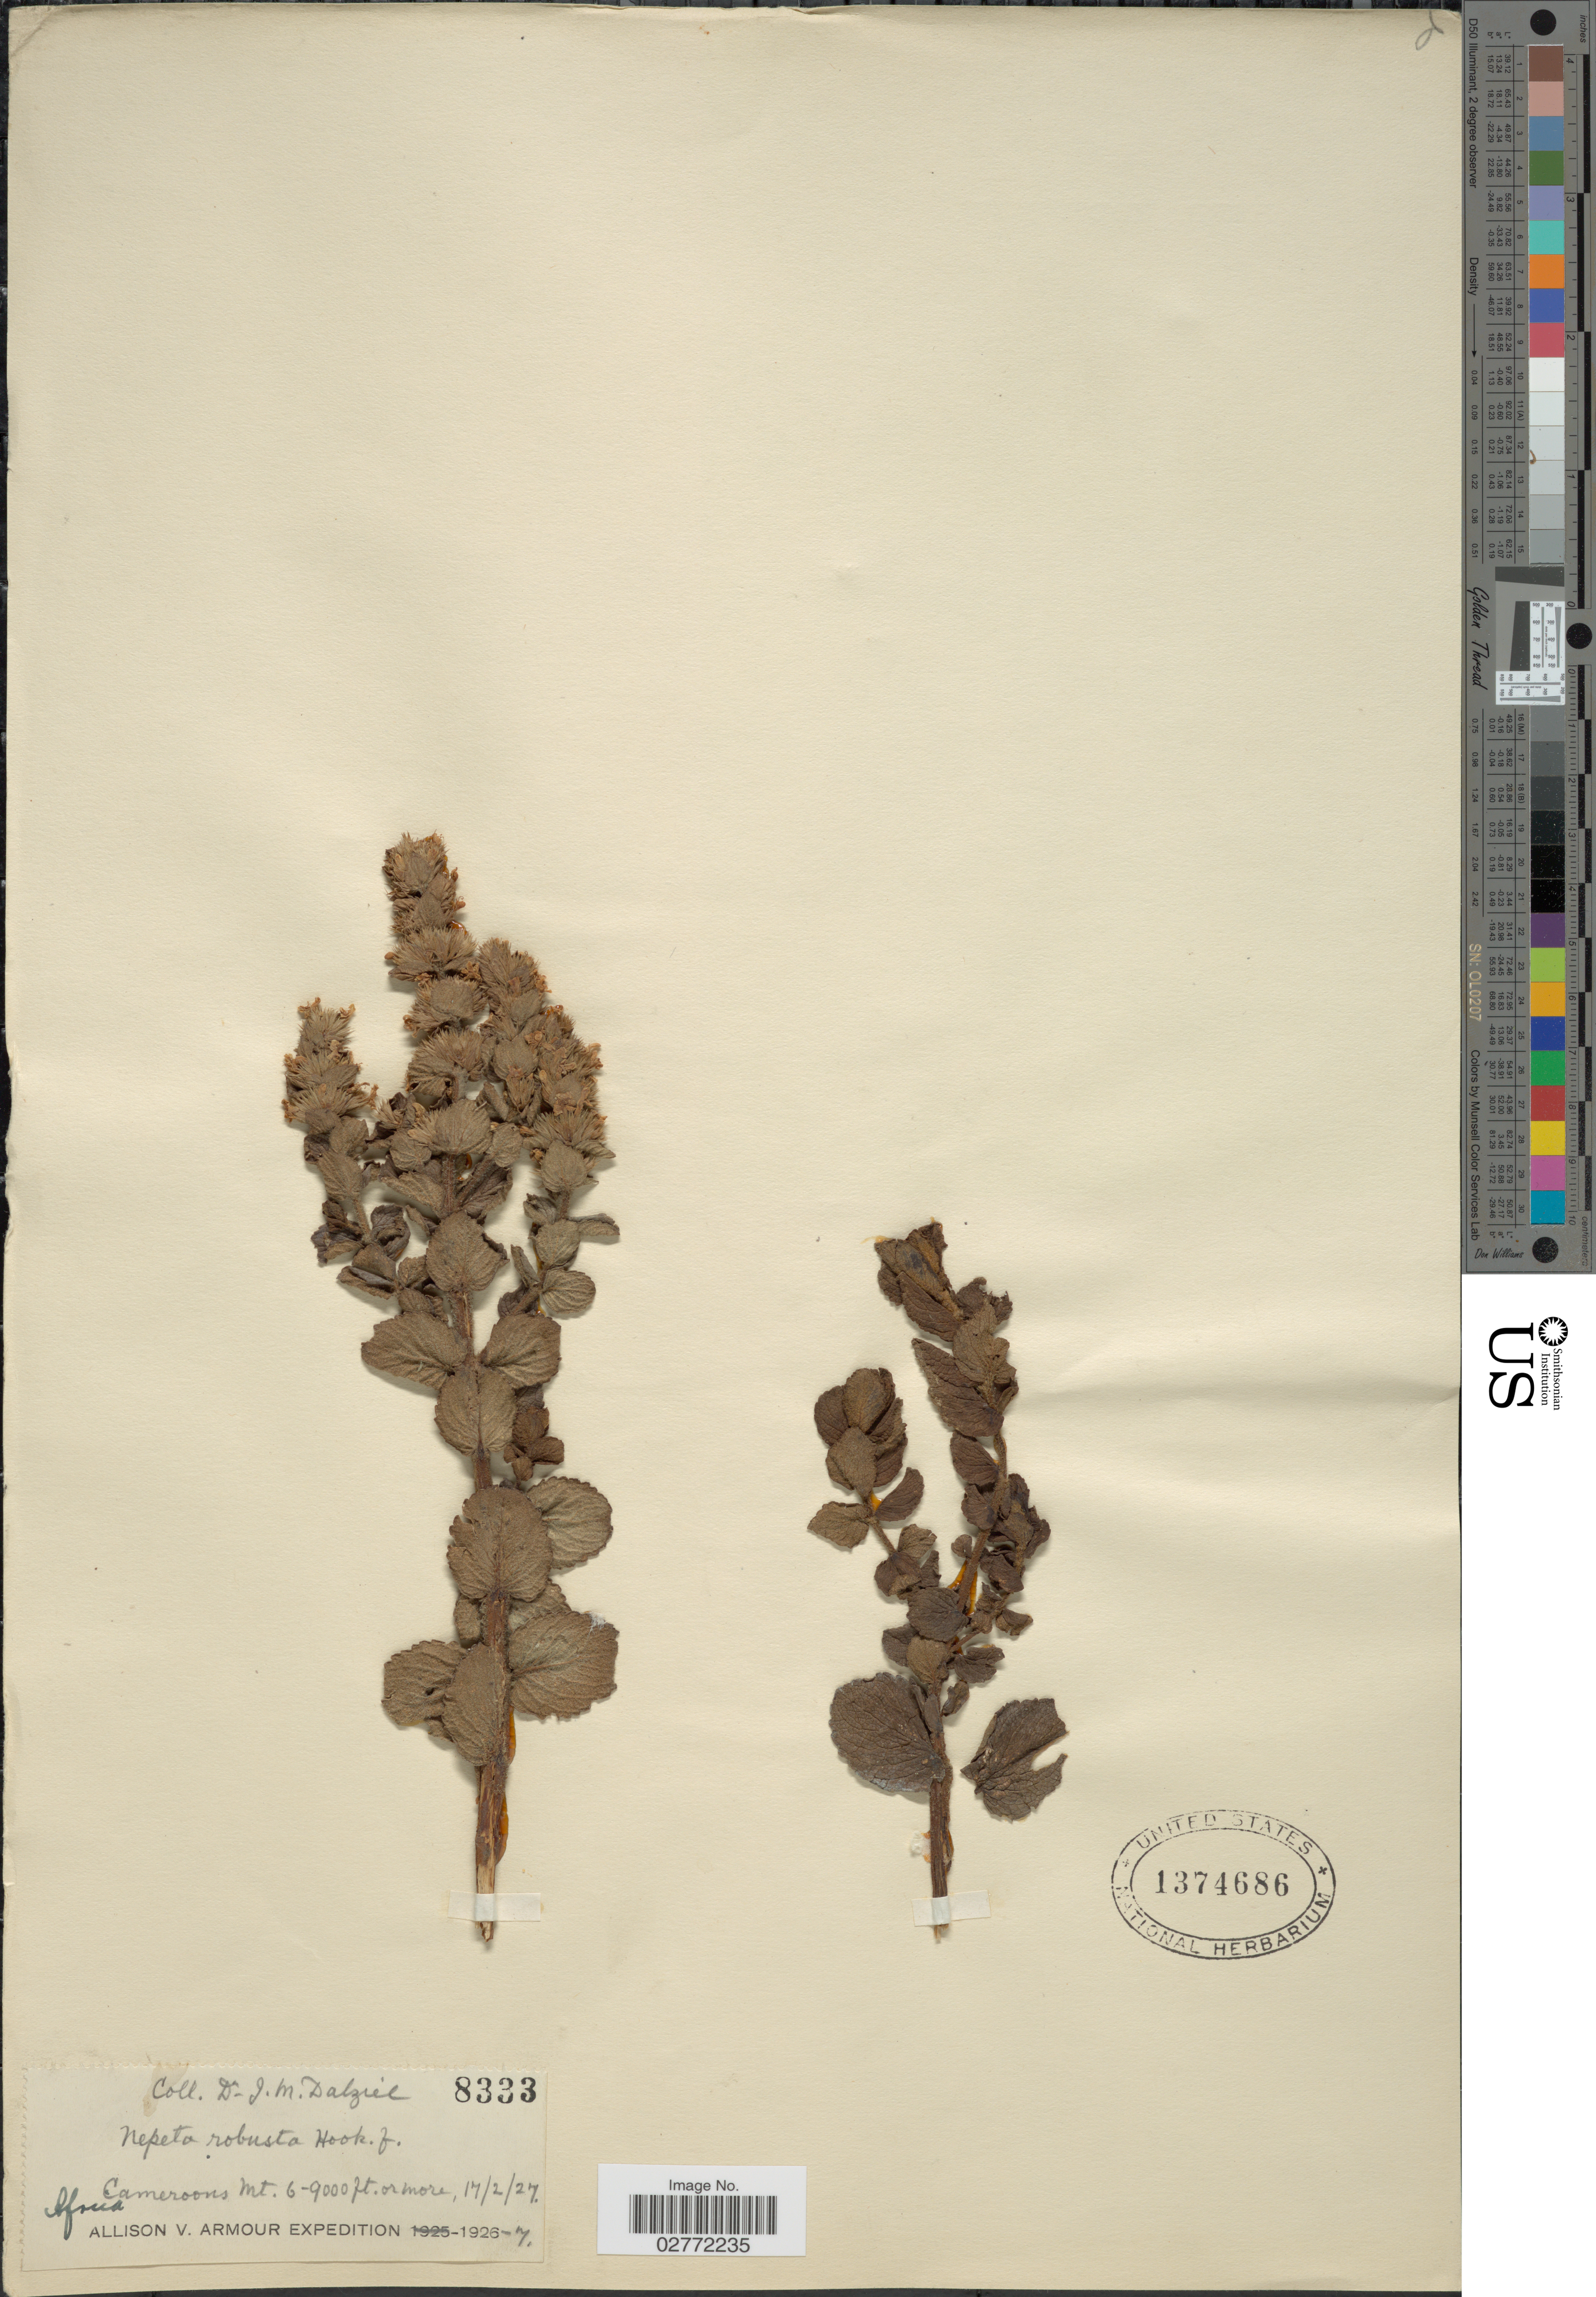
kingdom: Plantae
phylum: Tracheophyta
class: Magnoliopsida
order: Lamiales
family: Lamiaceae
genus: Nepeta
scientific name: Nepeta robusta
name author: Hook. f.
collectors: J. Dalziel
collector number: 8333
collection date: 1927-02-17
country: Cameroon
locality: Cameroons Mt.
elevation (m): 1829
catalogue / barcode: US 1374686